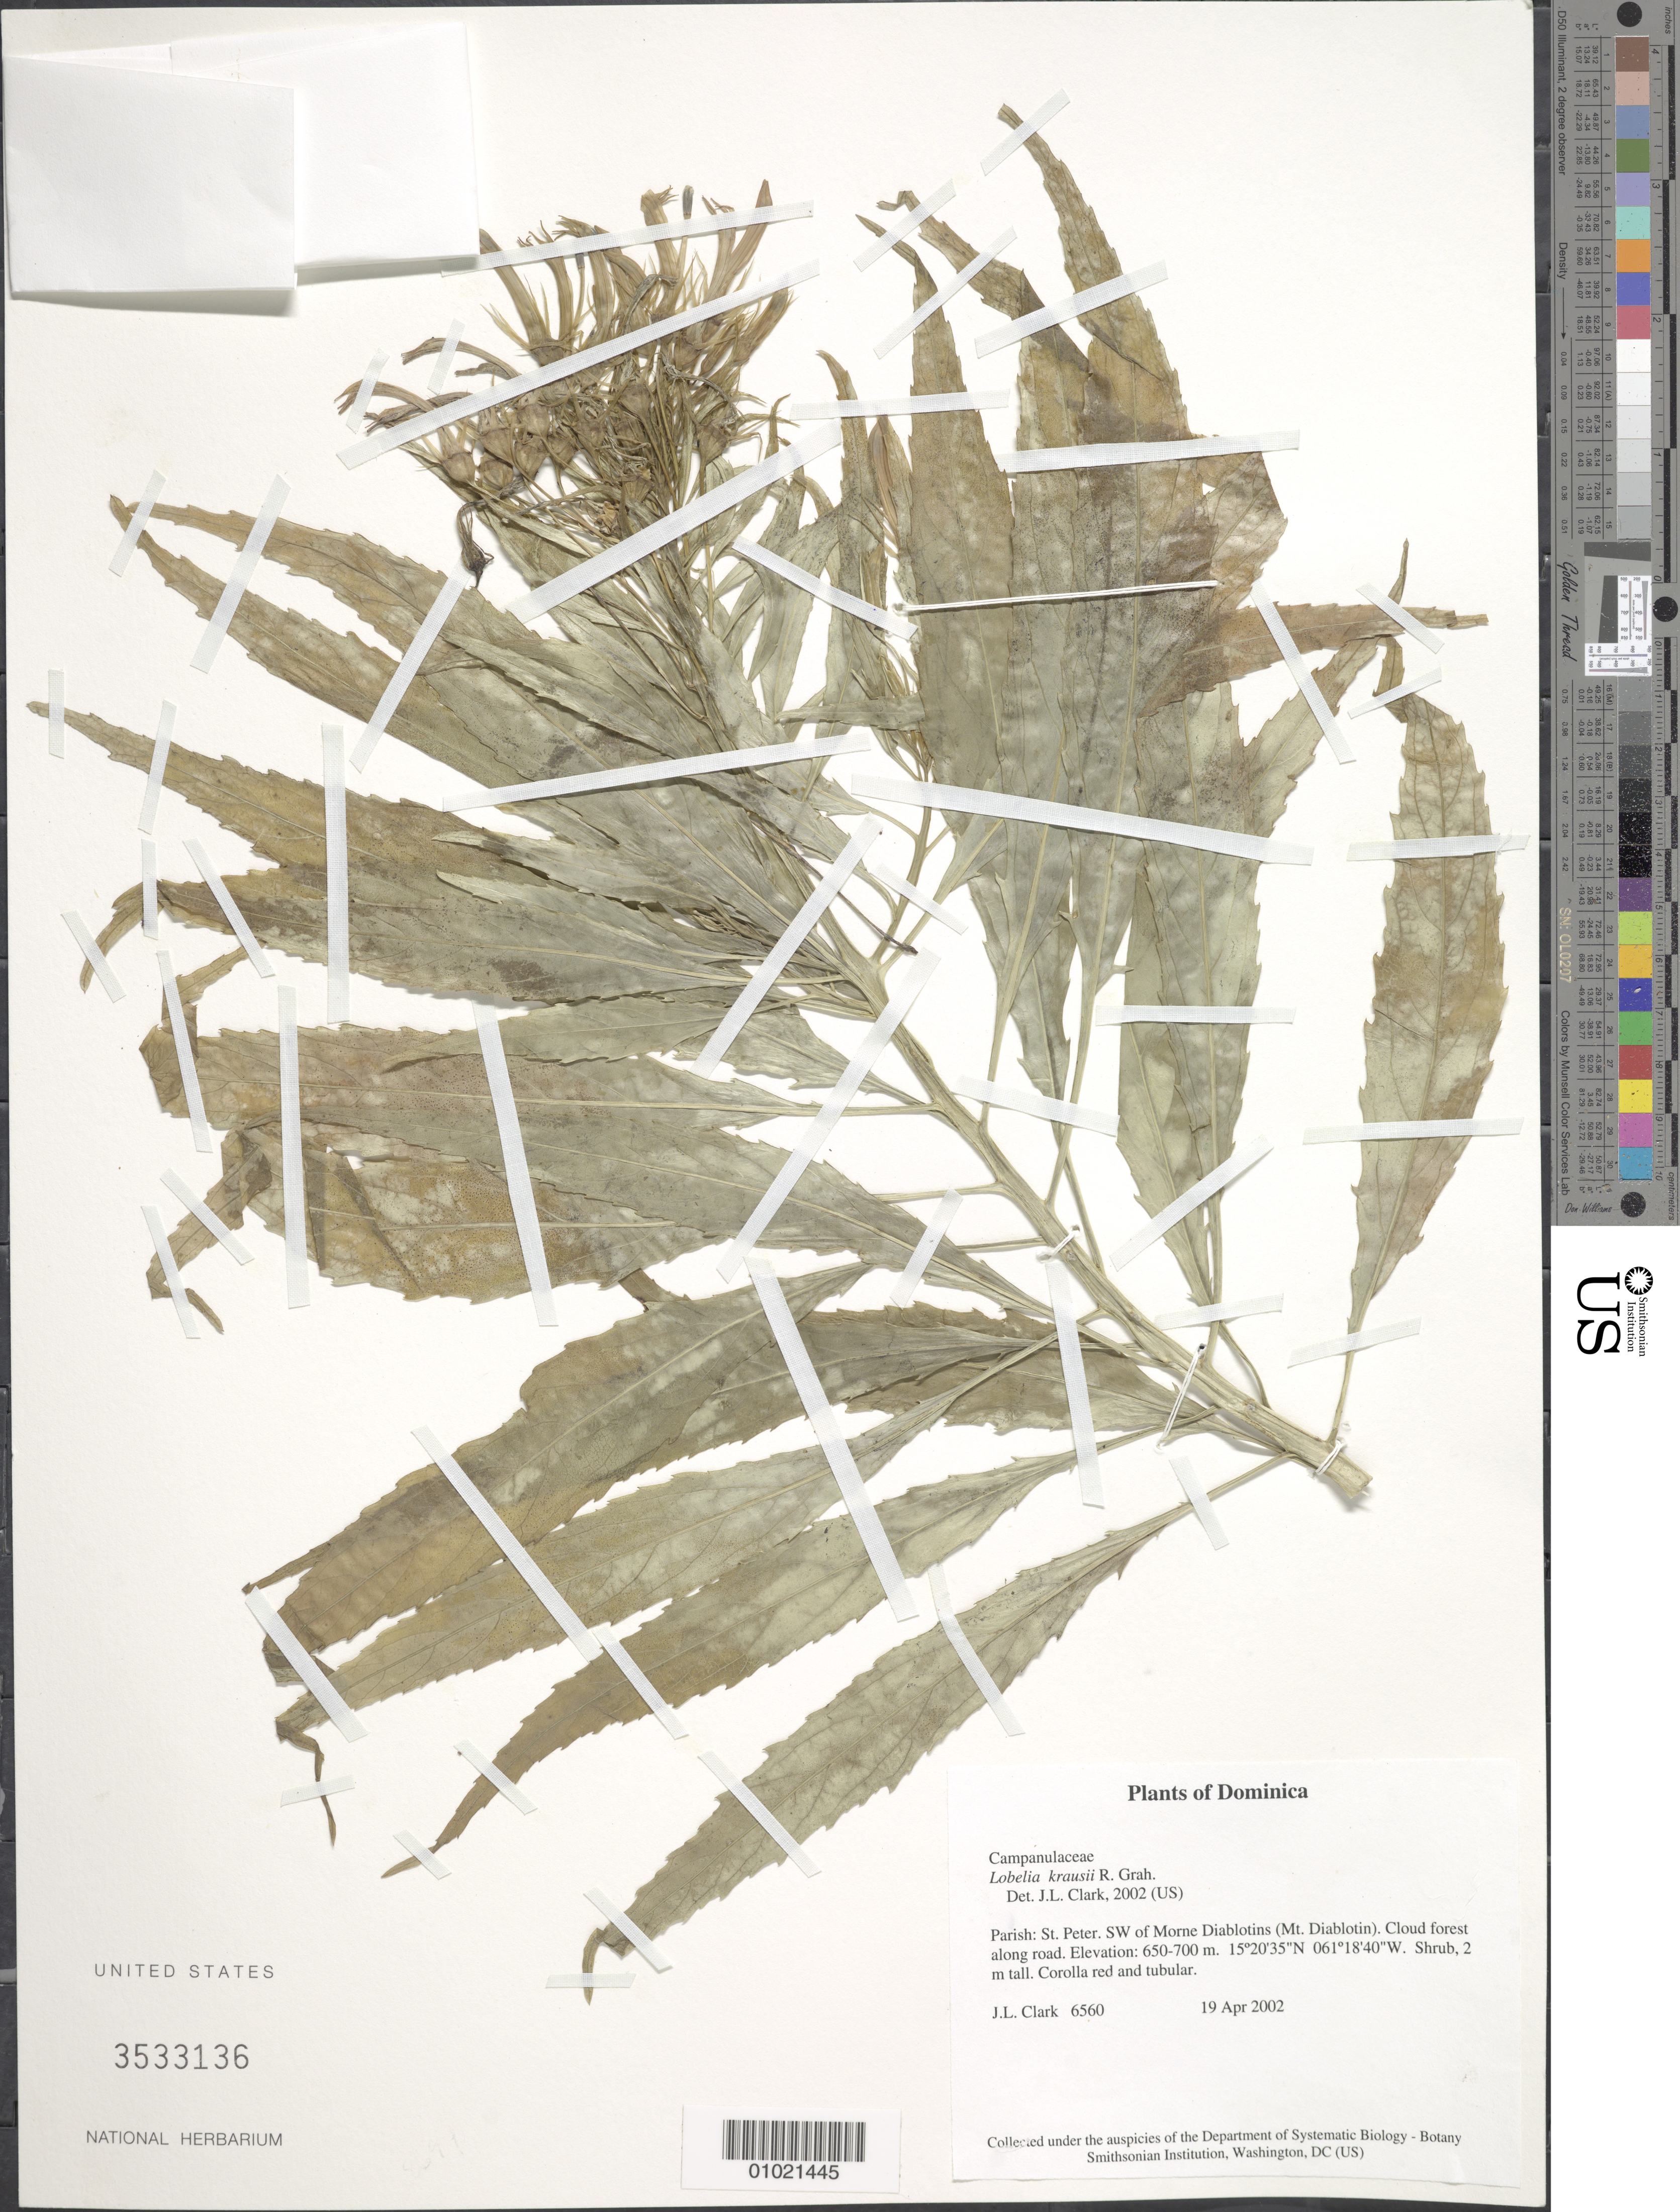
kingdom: Plantae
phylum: Tracheophyta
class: Magnoliopsida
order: Asterales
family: Campanulaceae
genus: Lobelia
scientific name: Lobelia kraussii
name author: Graham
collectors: J. L. Clark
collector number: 6560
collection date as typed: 19 Apr 2002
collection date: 2002-04-19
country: Dominica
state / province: St. Peter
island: Dominica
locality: Parish: St. Peter. SW of Morne Diablotins (Mt. Biablotin). Cloud forest along road.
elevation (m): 6500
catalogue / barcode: US 3533136